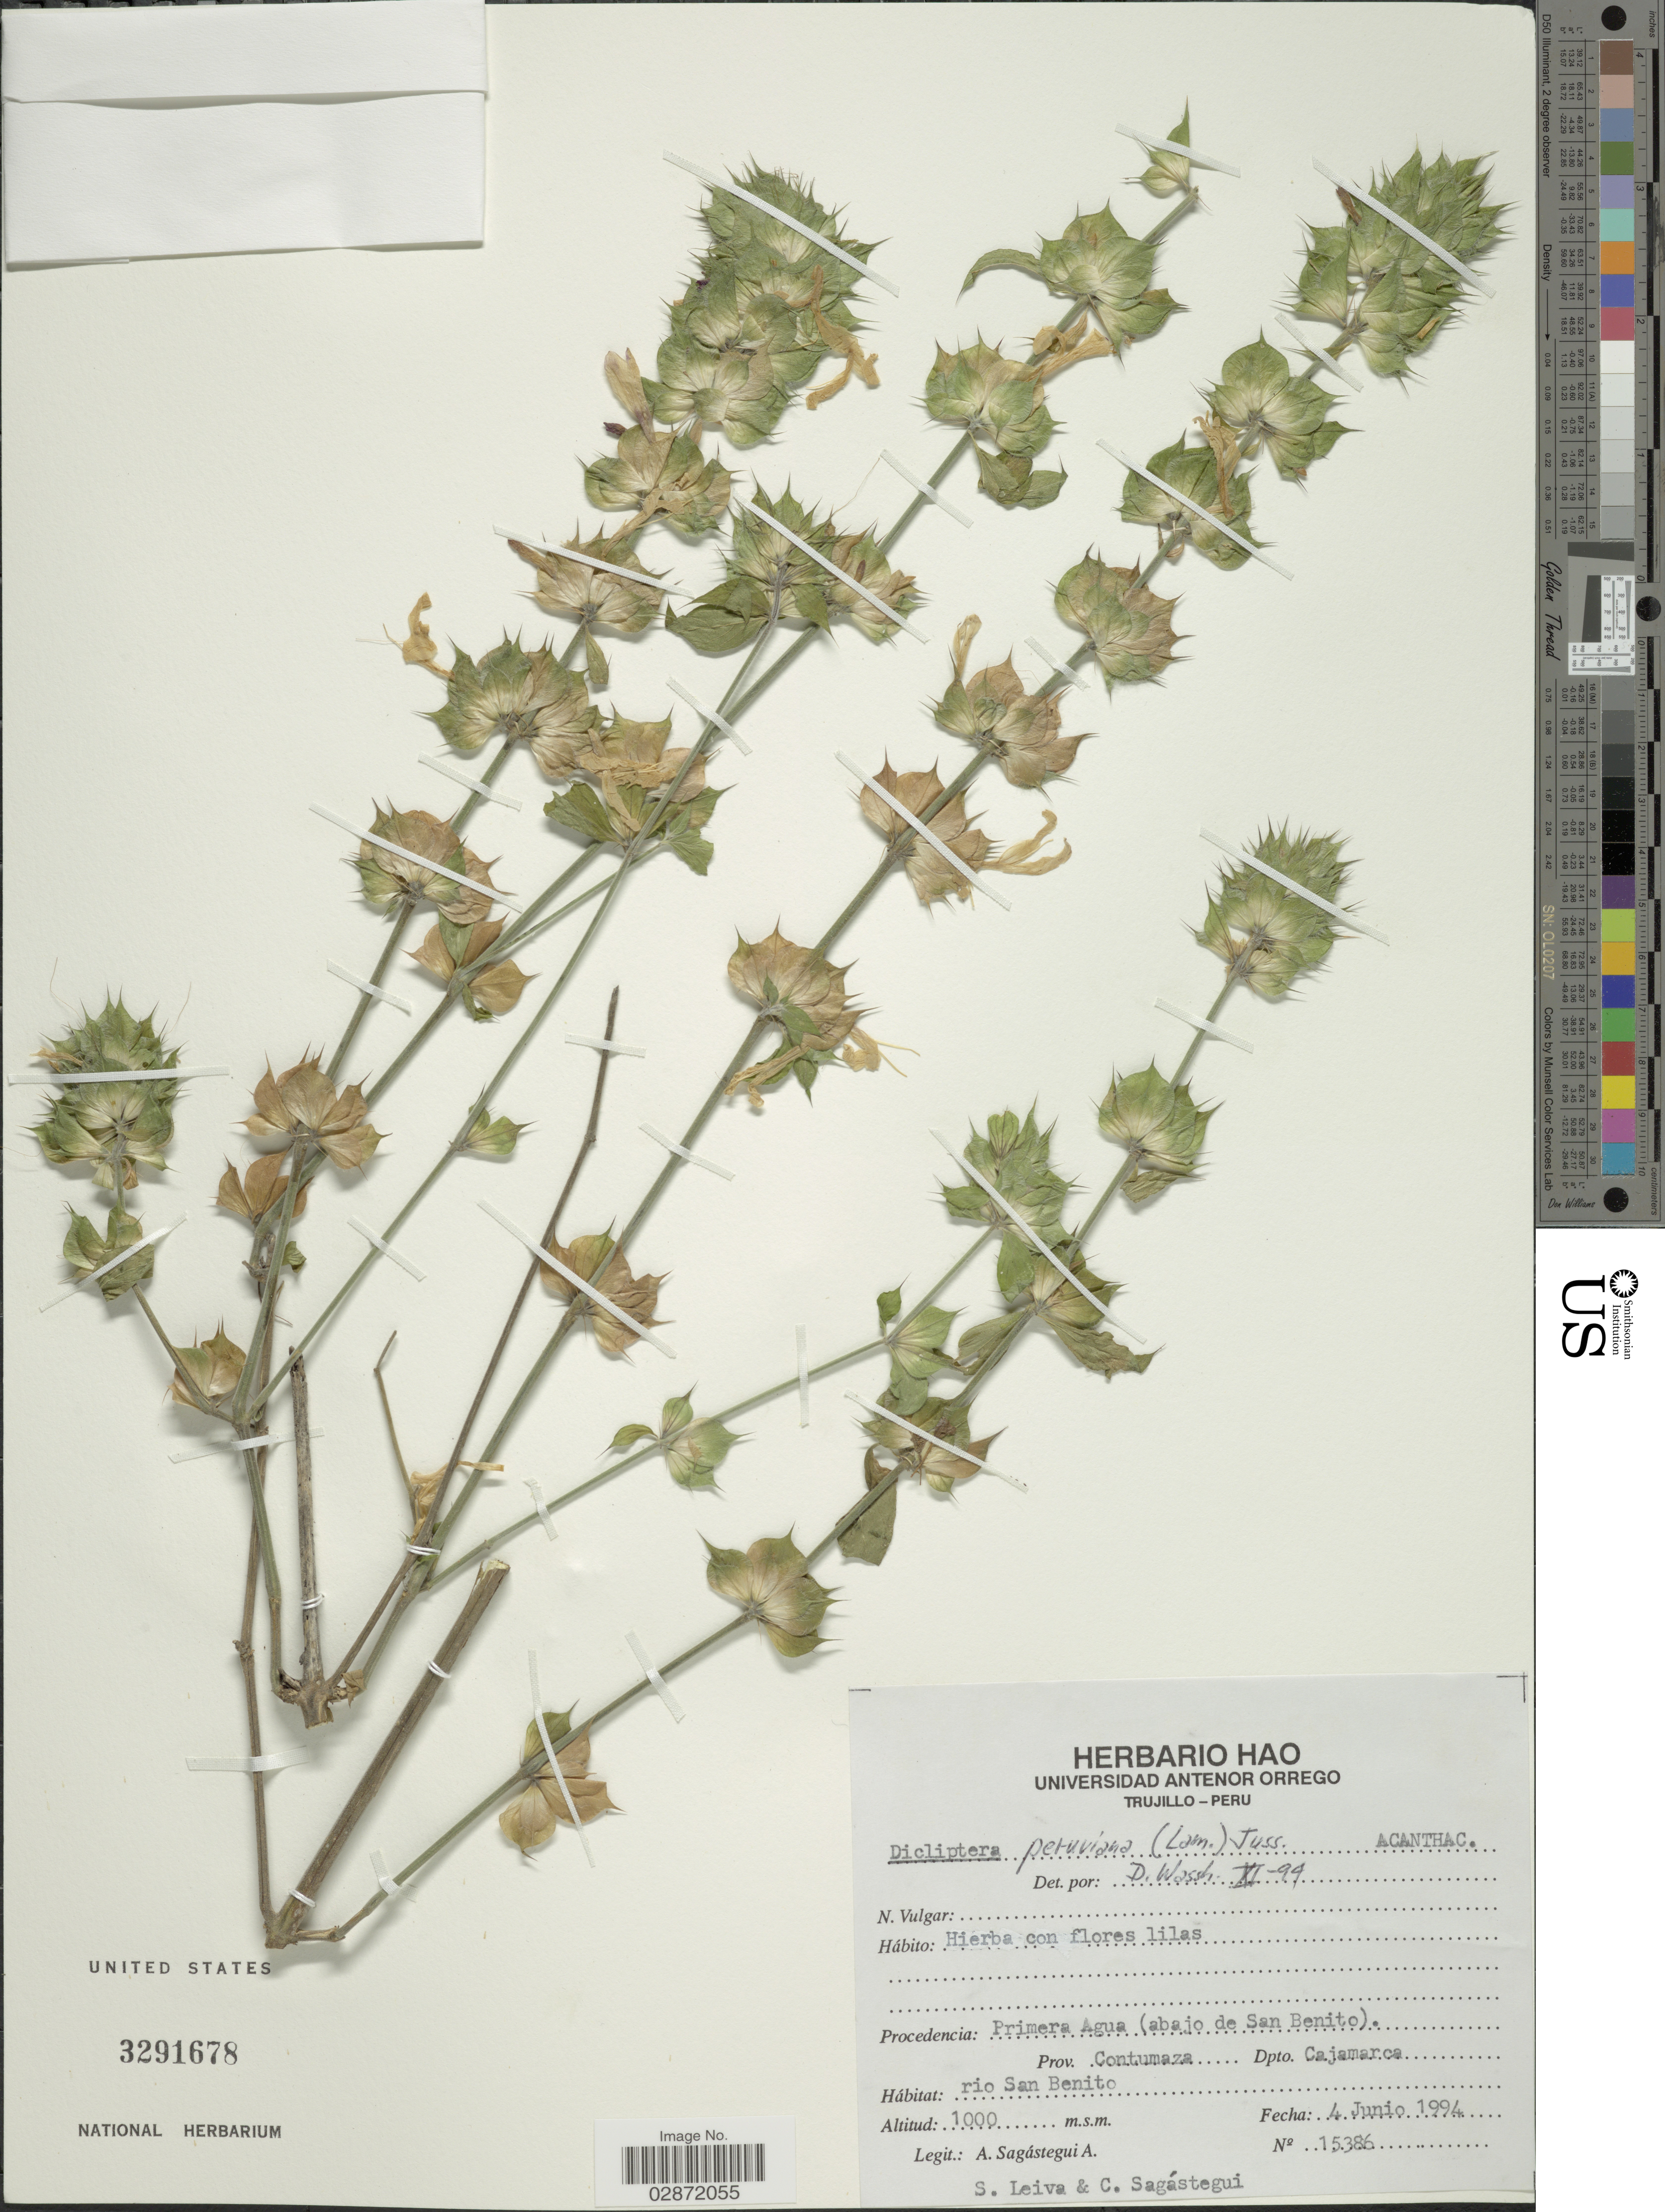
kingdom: Plantae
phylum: Tracheophyta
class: Magnoliopsida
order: Lamiales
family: Acanthaceae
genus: Dicliptera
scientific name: Dicliptera peruviana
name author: (Ruiz & Pav.) Juss.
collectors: A. Sagástegui A., S. Leiva & C. Sagástegui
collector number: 15386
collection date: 1994-06-04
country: Peru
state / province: Cajamarca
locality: Primera Agua (abajo de San Benito). Prov. Contumaza. Dpto. Cajamarca. Rio San Benito.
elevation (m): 1000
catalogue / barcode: US 3291678